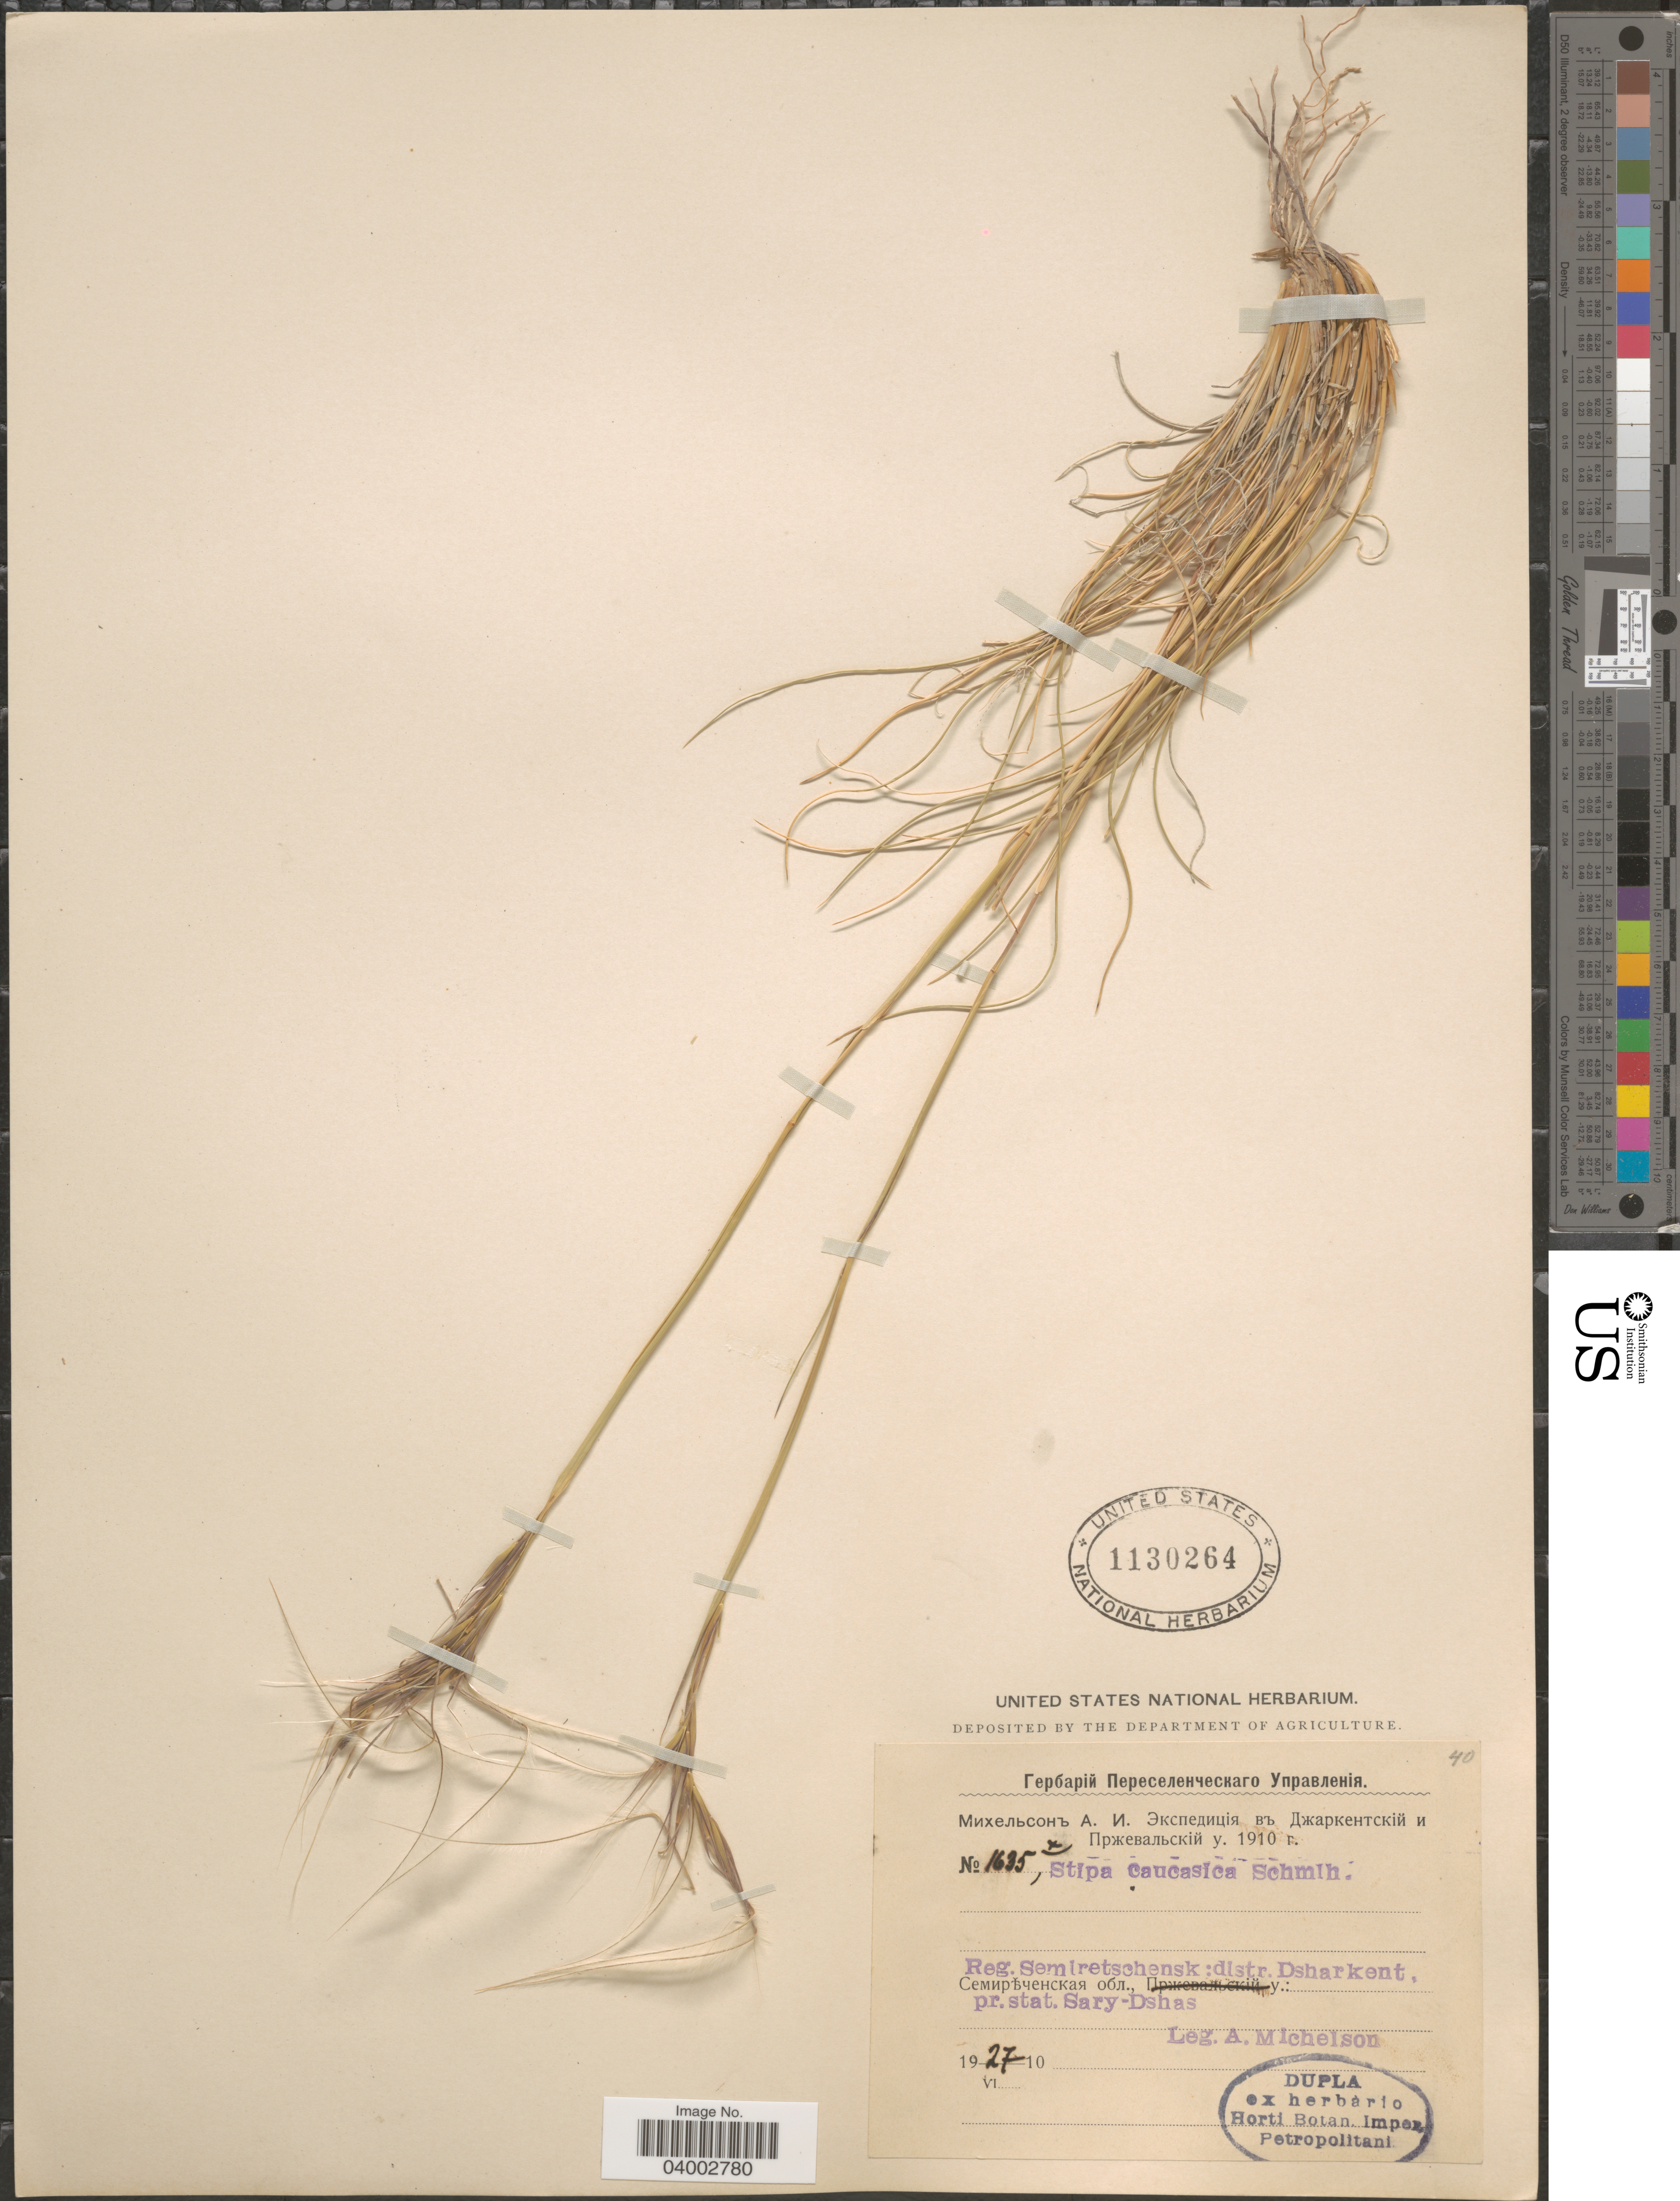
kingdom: Plantae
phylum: Tracheophyta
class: Liliopsida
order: Poales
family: Poaceae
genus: Stipa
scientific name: Stipa caucasica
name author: Schmalh.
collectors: A. Michelson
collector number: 1635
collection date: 1910-06-27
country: Russian Federation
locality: Reg. Semiretschensk: distr. Dsharkent, pr. stat. Sary-Dshas. X.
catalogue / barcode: US 1130264